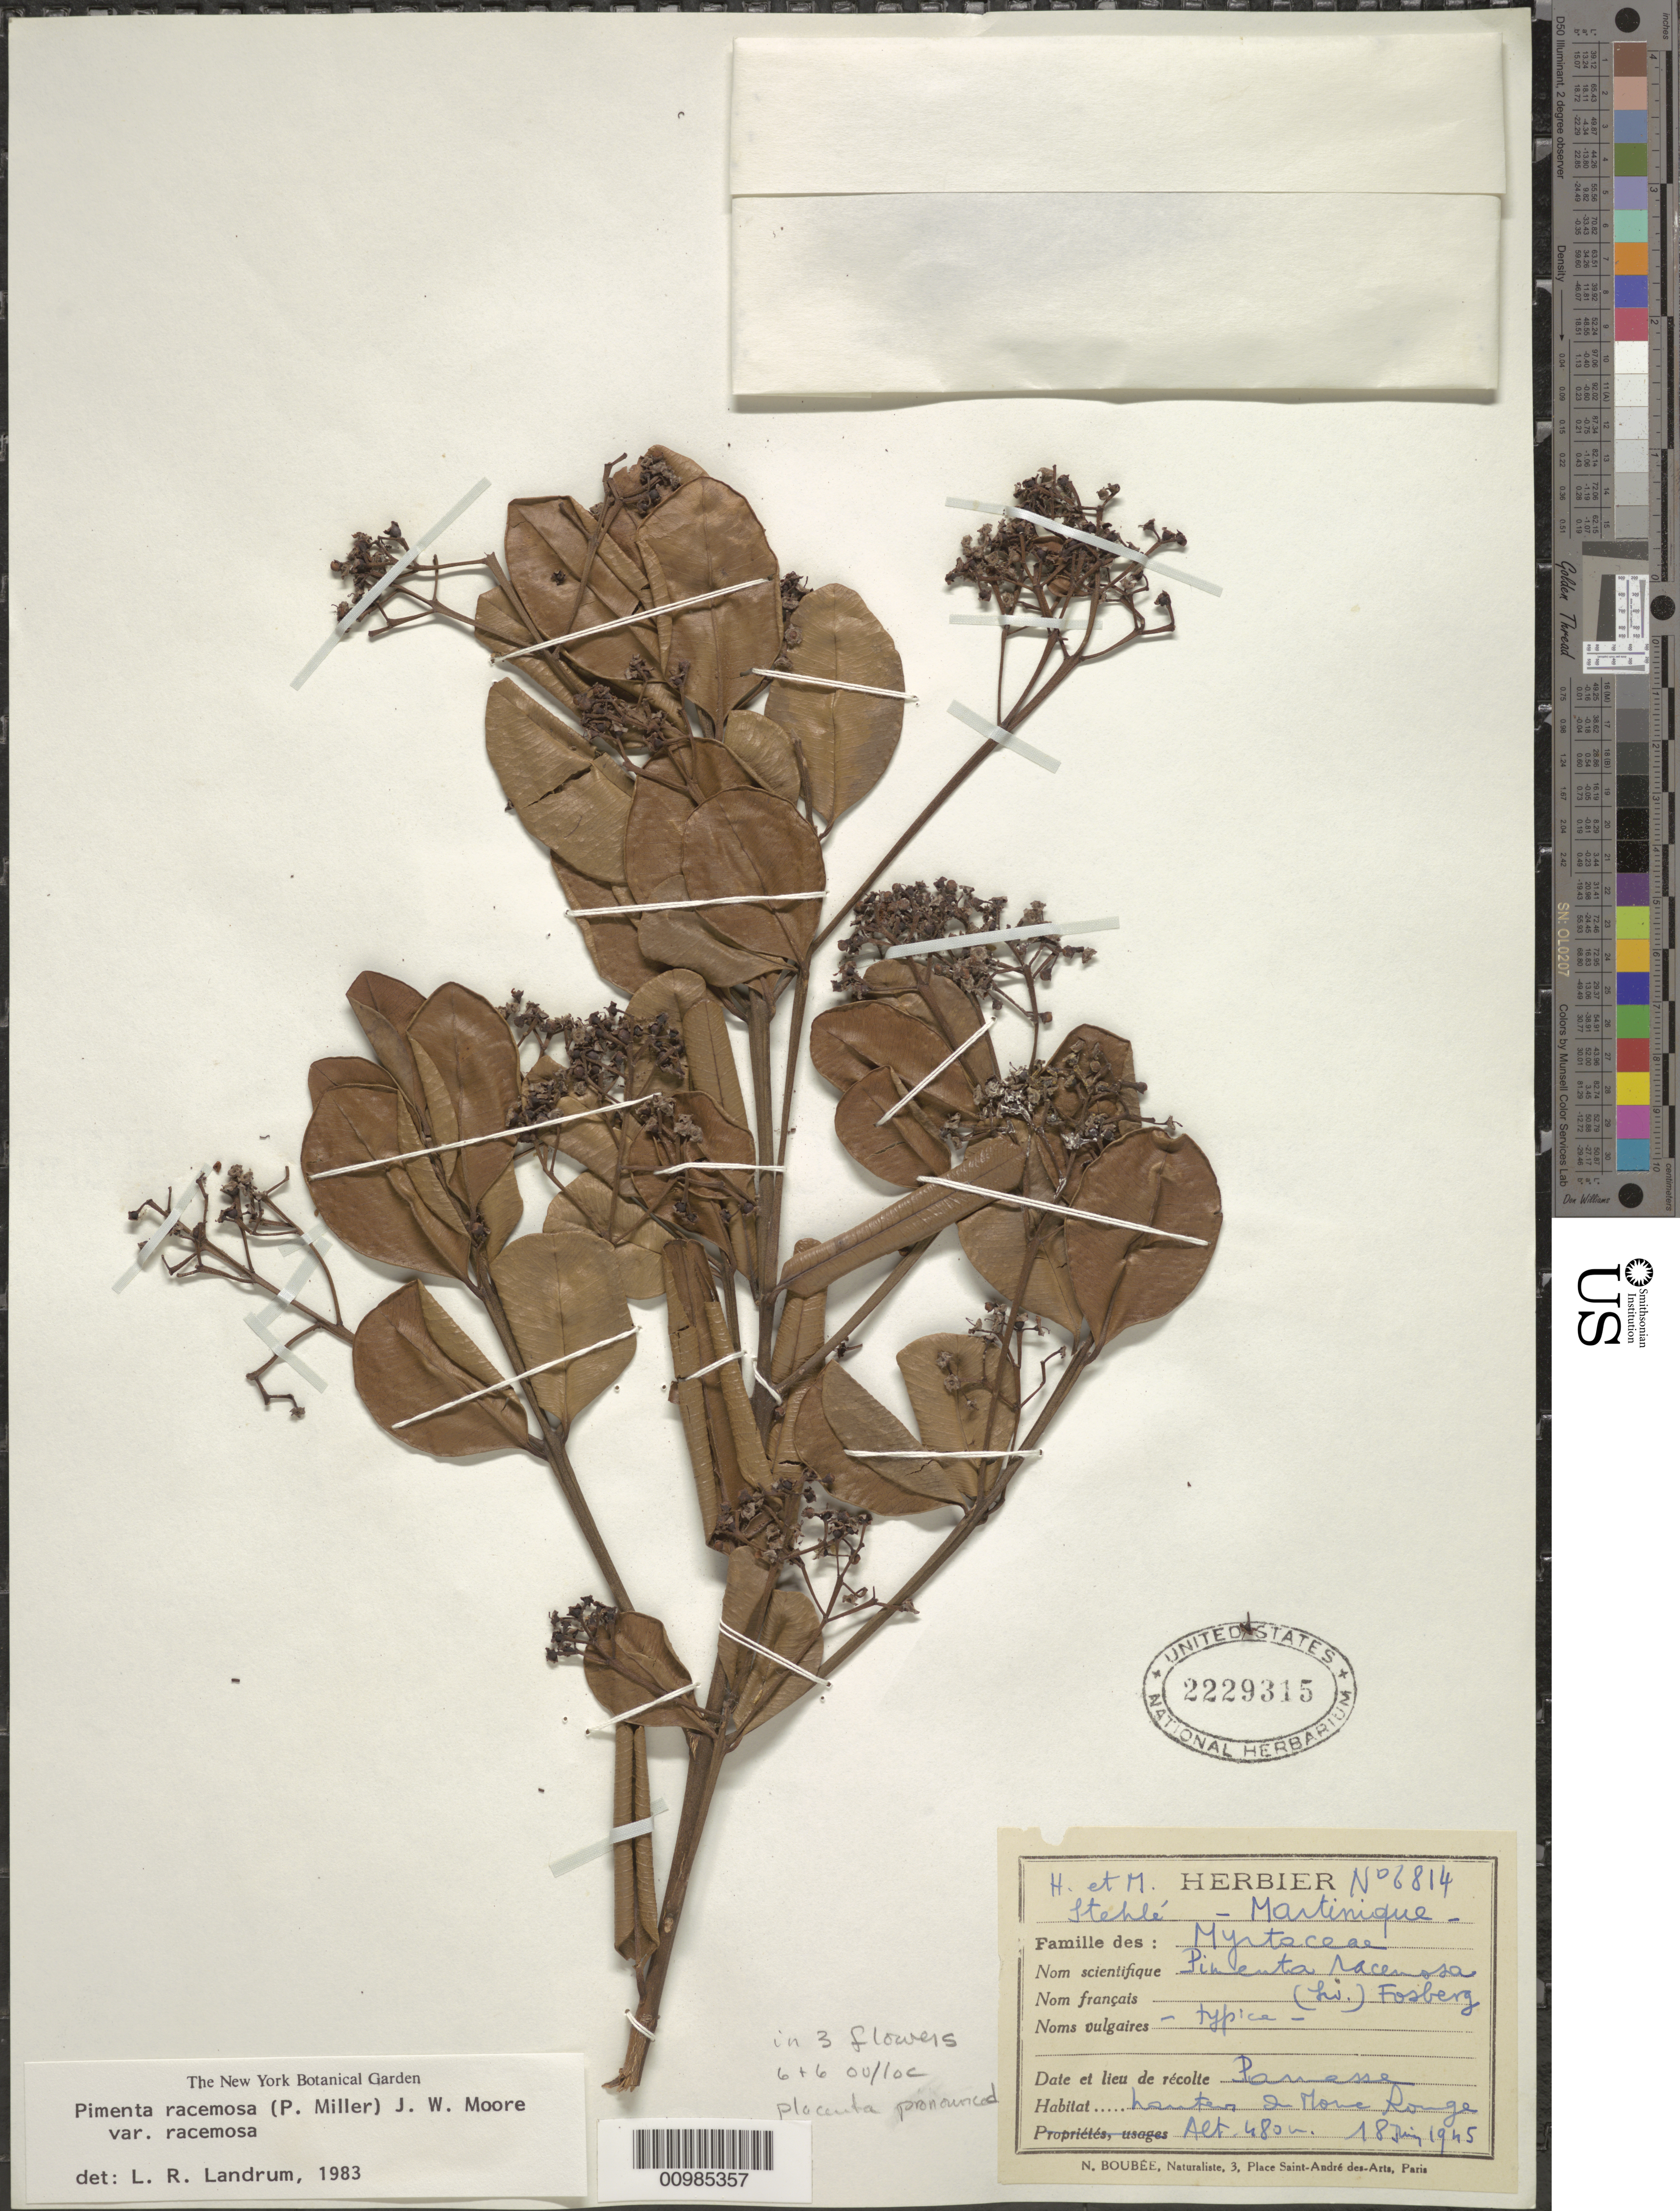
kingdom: Plantae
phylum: Tracheophyta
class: Magnoliopsida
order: Myrtales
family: Myrtaceae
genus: Pimenta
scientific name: Pimenta racemosa var. racemosa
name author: (Mill.) J.W. Moore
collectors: H. Stehlé & M. Stehlé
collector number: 6814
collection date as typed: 18 Jul 1945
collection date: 1945-07-18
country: Martinique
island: Martinique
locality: Panasse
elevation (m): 480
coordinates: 0 N, 0 E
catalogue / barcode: US 2229315